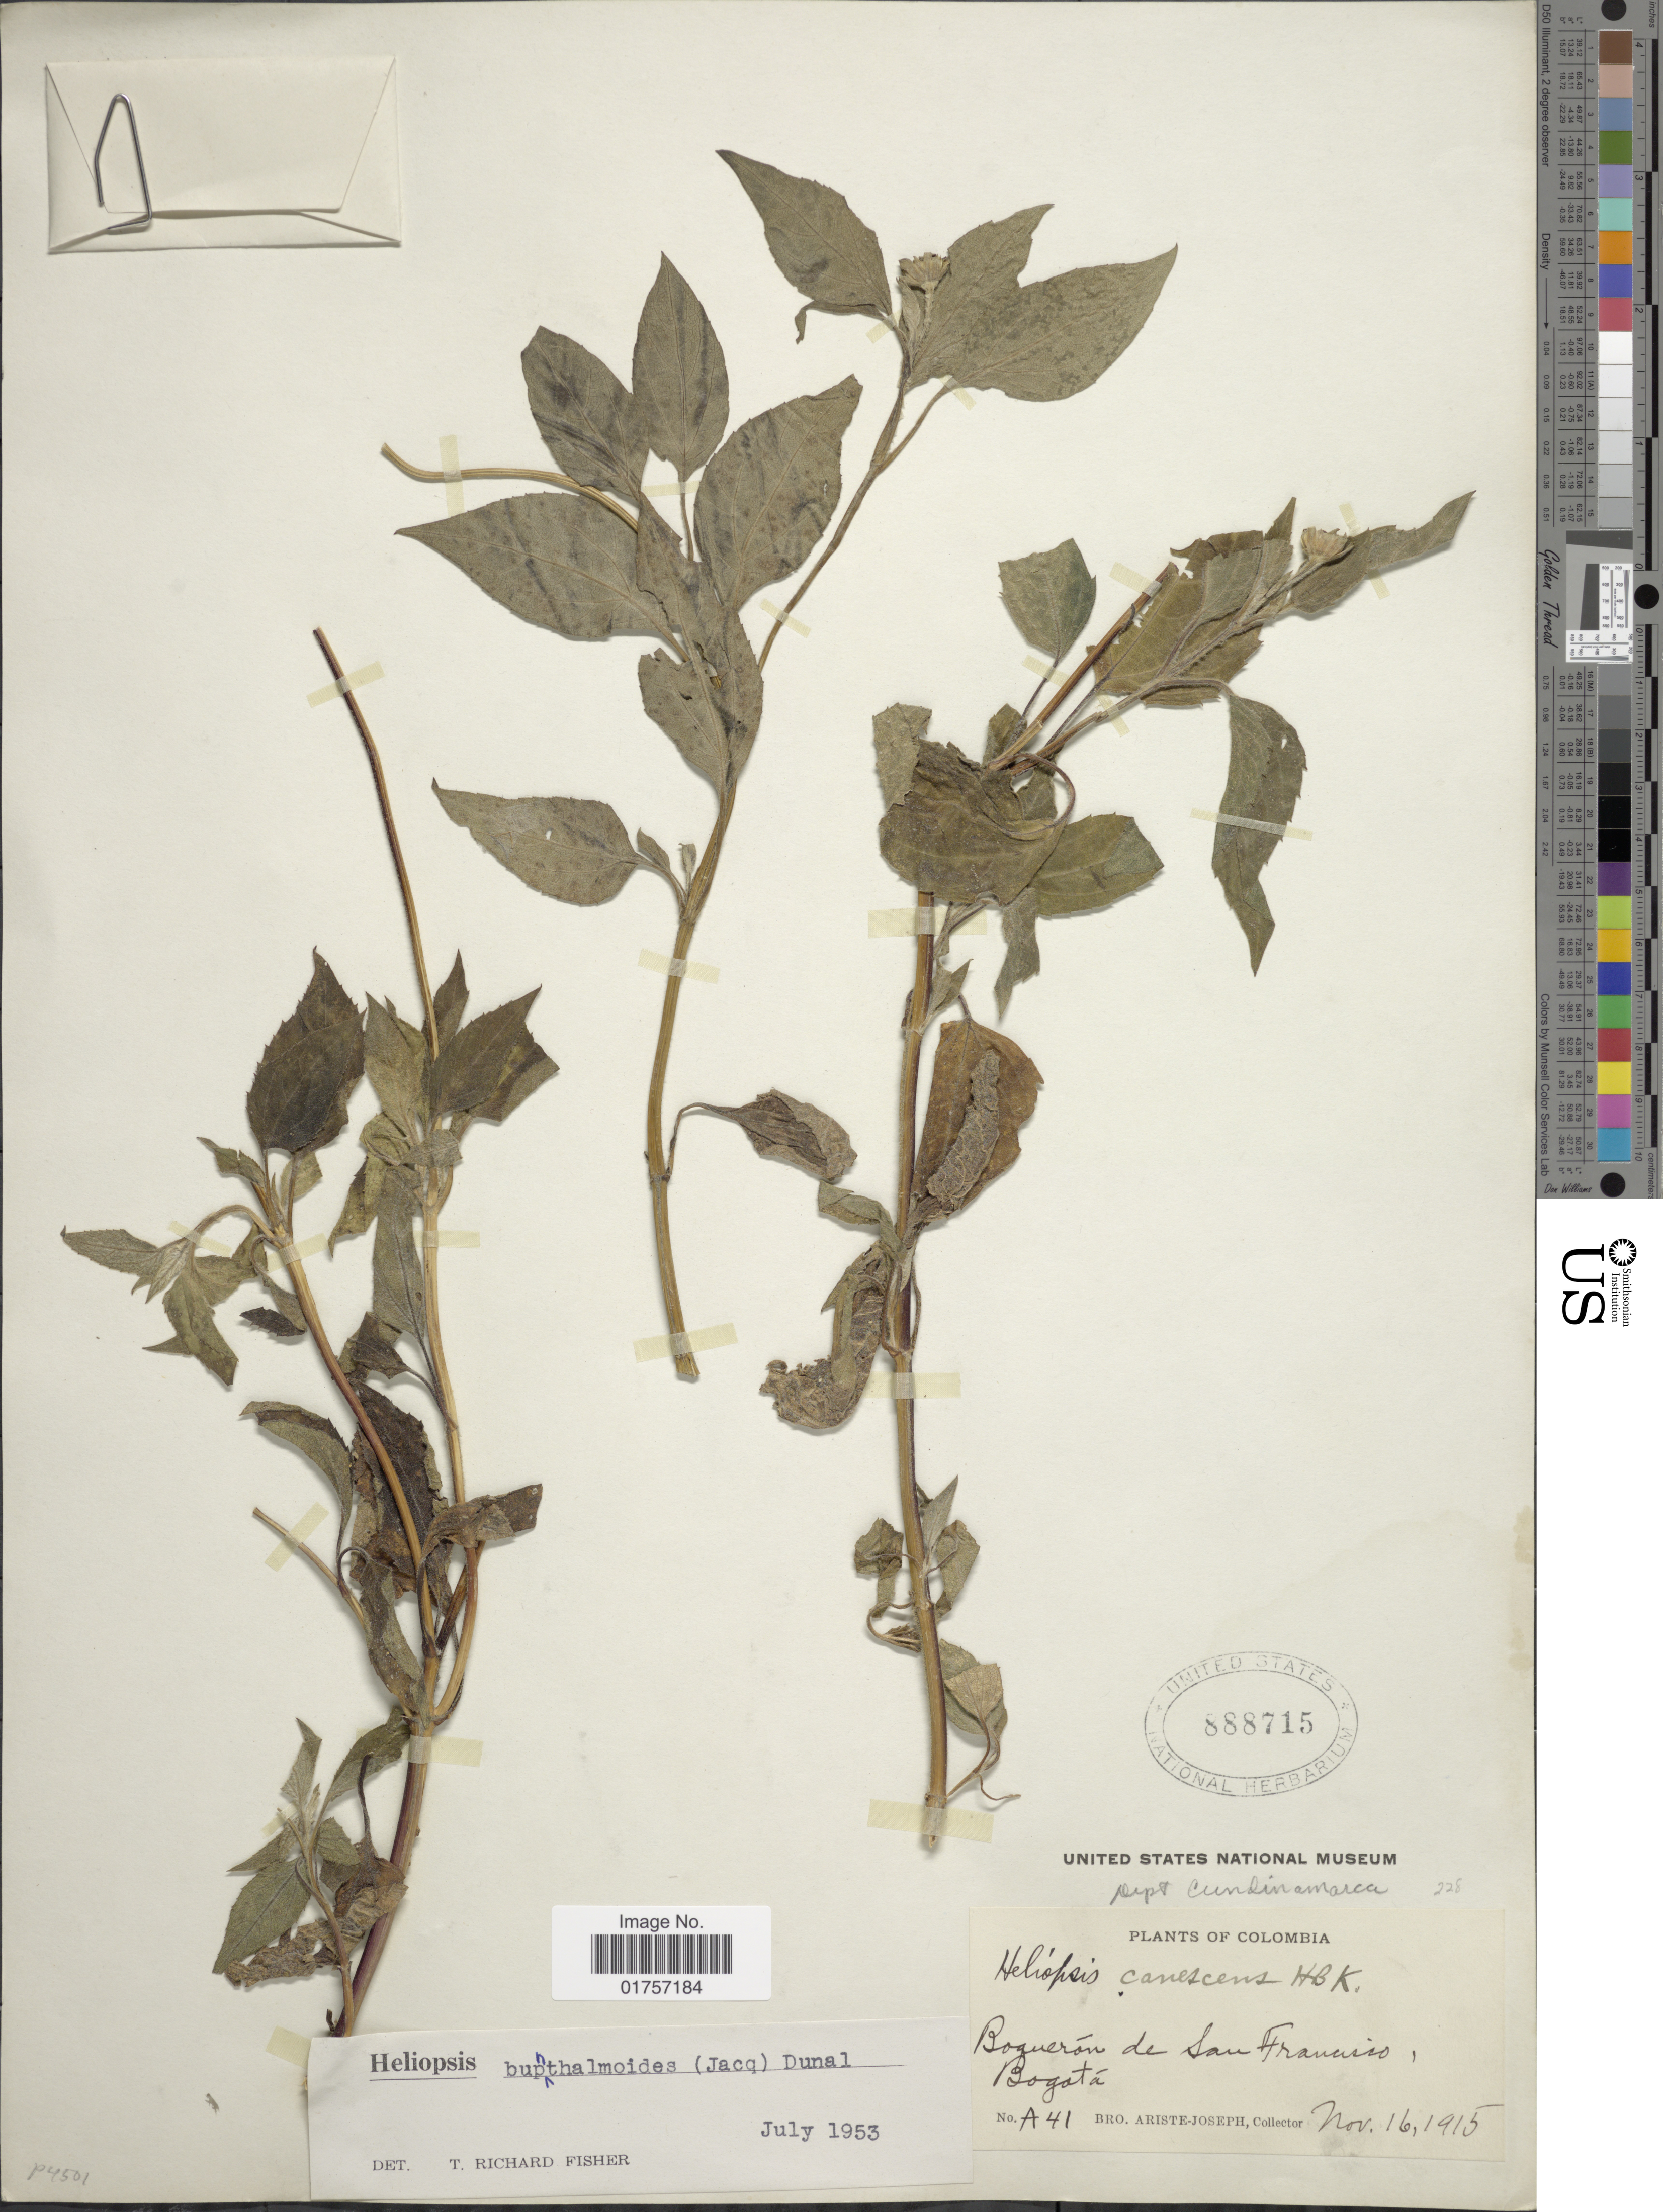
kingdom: Plantae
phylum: Tracheophyta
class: Magnoliopsida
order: Asterales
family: Asteraceae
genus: Heliopsis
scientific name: Heliopsis buphthalmoides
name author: (Jacq.) Dunal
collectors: Bro. Ariste-Joseph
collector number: A41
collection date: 1915-11-16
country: Colombia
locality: Boquerón de San Francisco, Bogotá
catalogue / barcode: US 888715